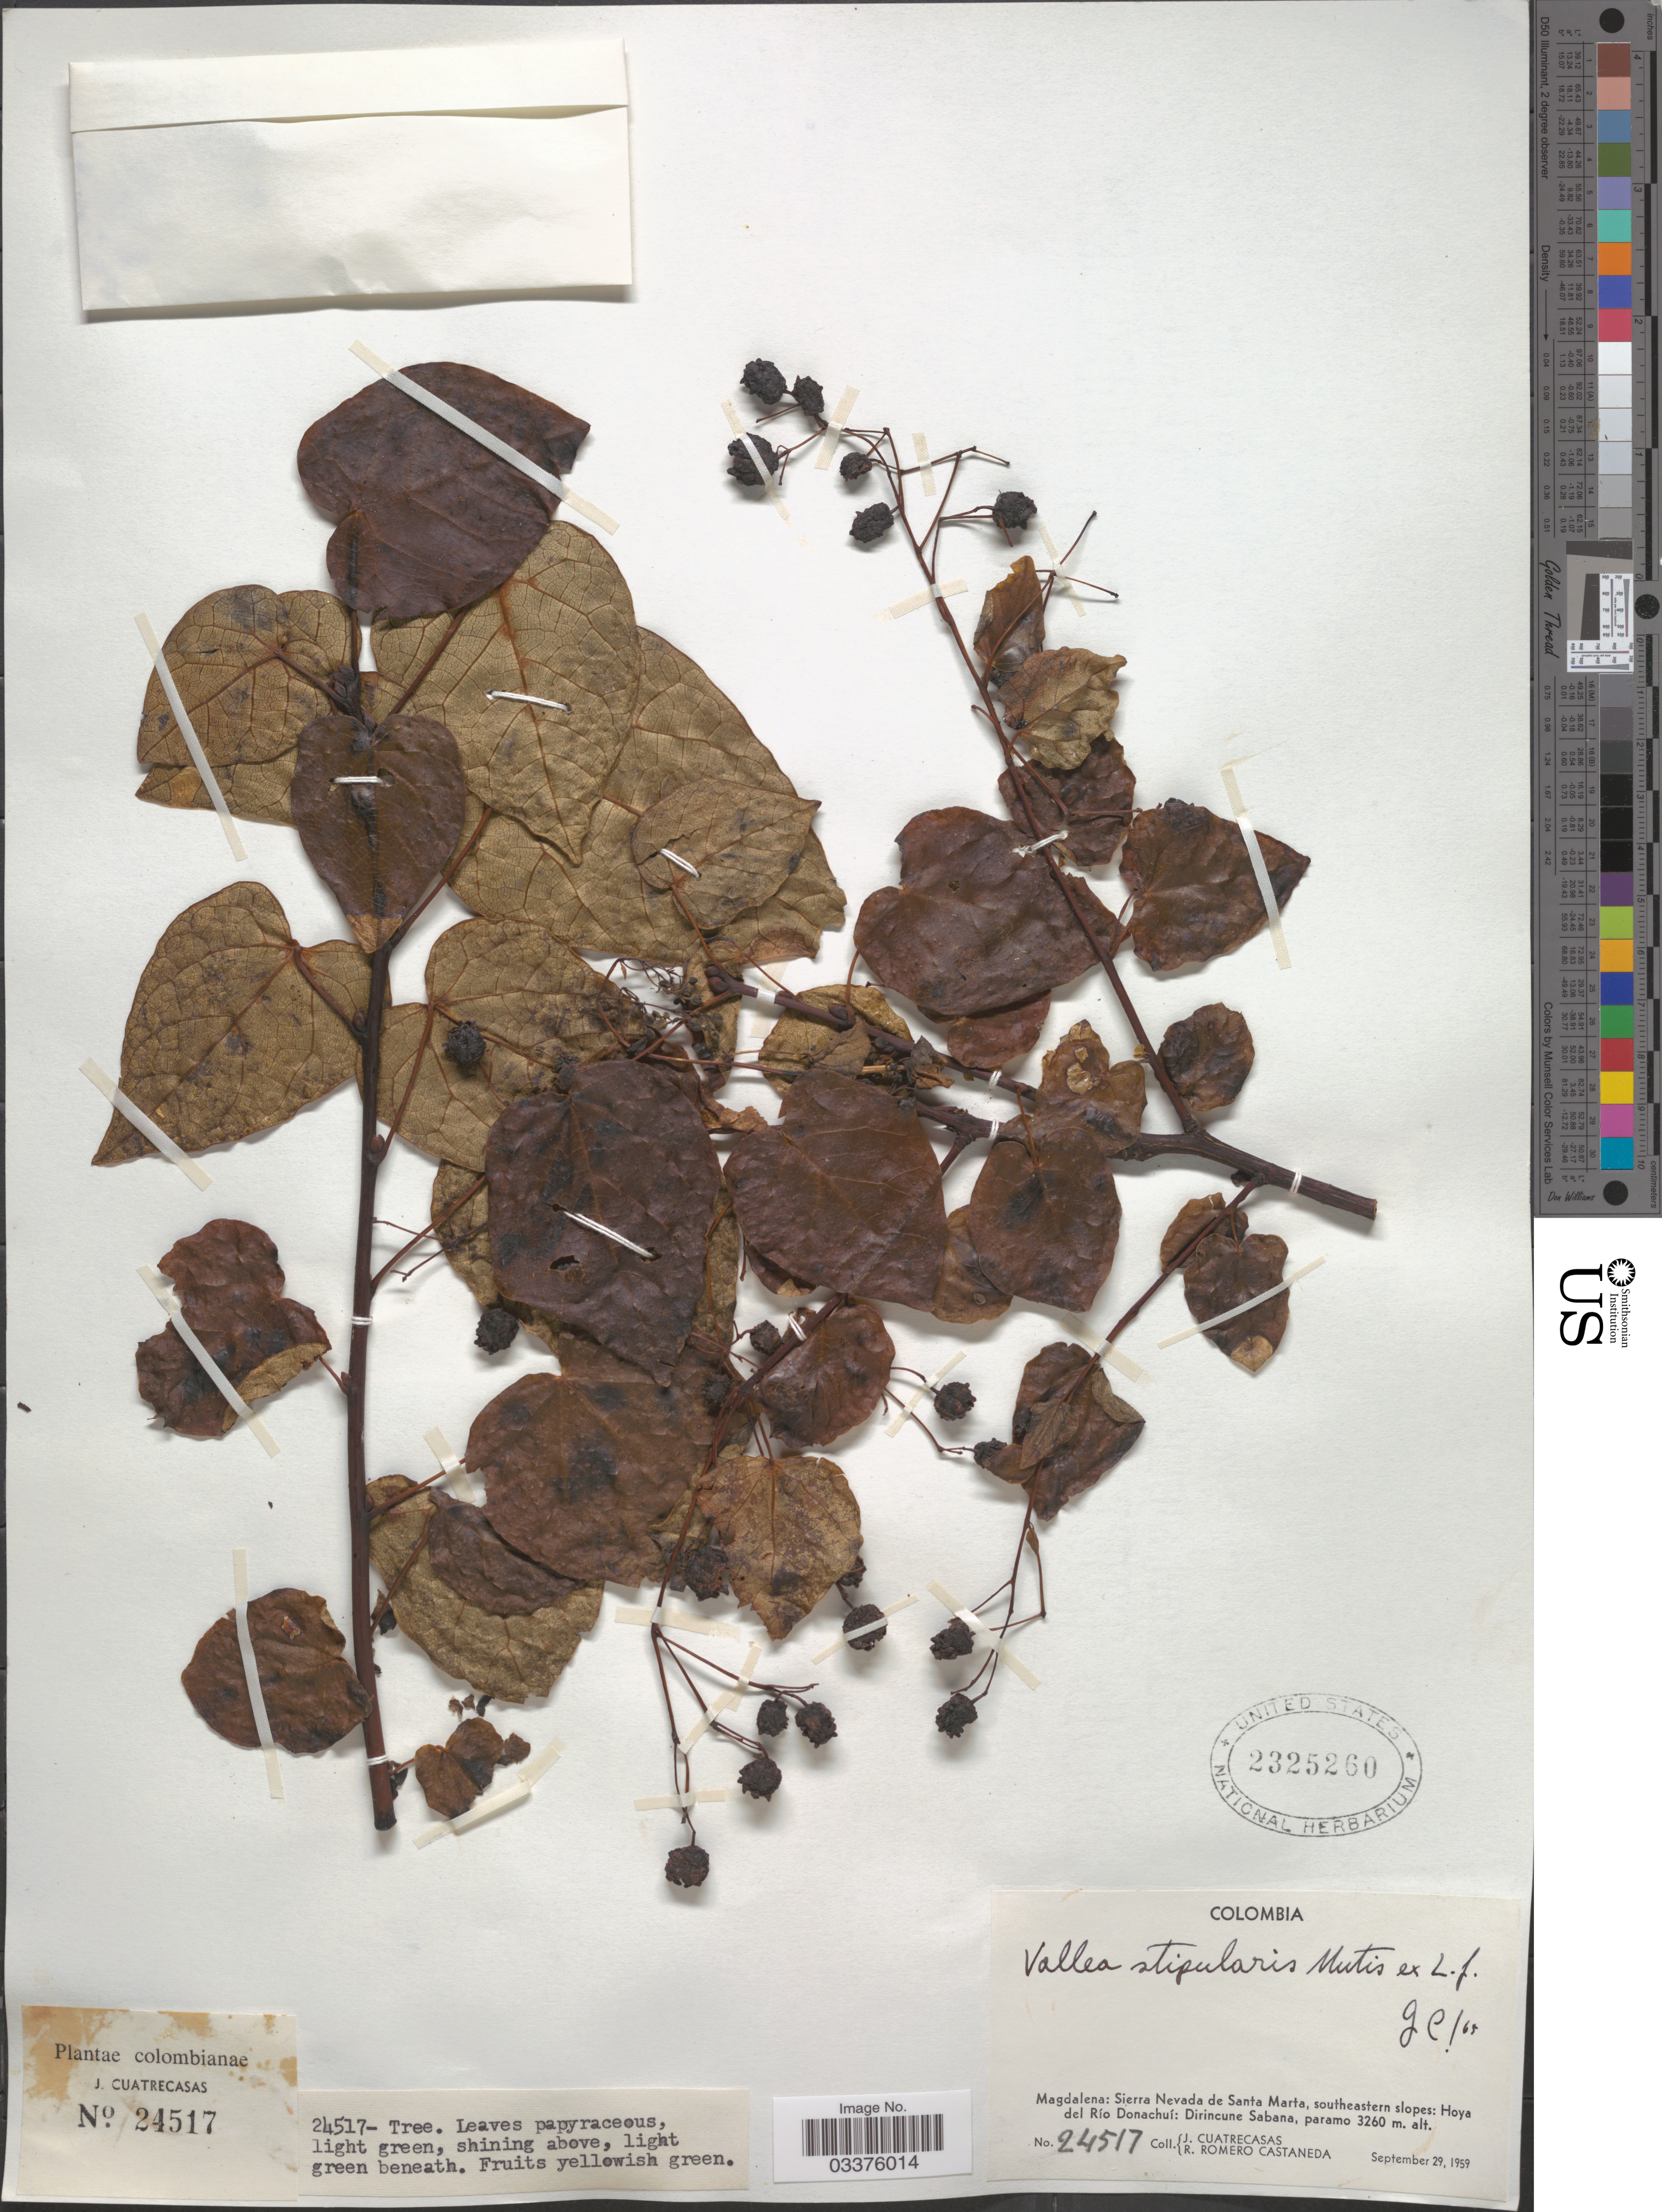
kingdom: Plantae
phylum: Tracheophyta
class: Magnoliopsida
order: Oxalidales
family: Elaeocarpaceae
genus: Vallea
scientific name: Vallea stipularis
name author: L. f.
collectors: J. Cuatrecasas & R. Romero Castañeda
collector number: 24517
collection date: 1959-09-29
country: Colombia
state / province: Magdalena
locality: Sierra Nevada de Santa Marta, southeastern slopes: Hoya del Río Donachuí: Dirincune Sabana.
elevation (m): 3260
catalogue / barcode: US 2325260